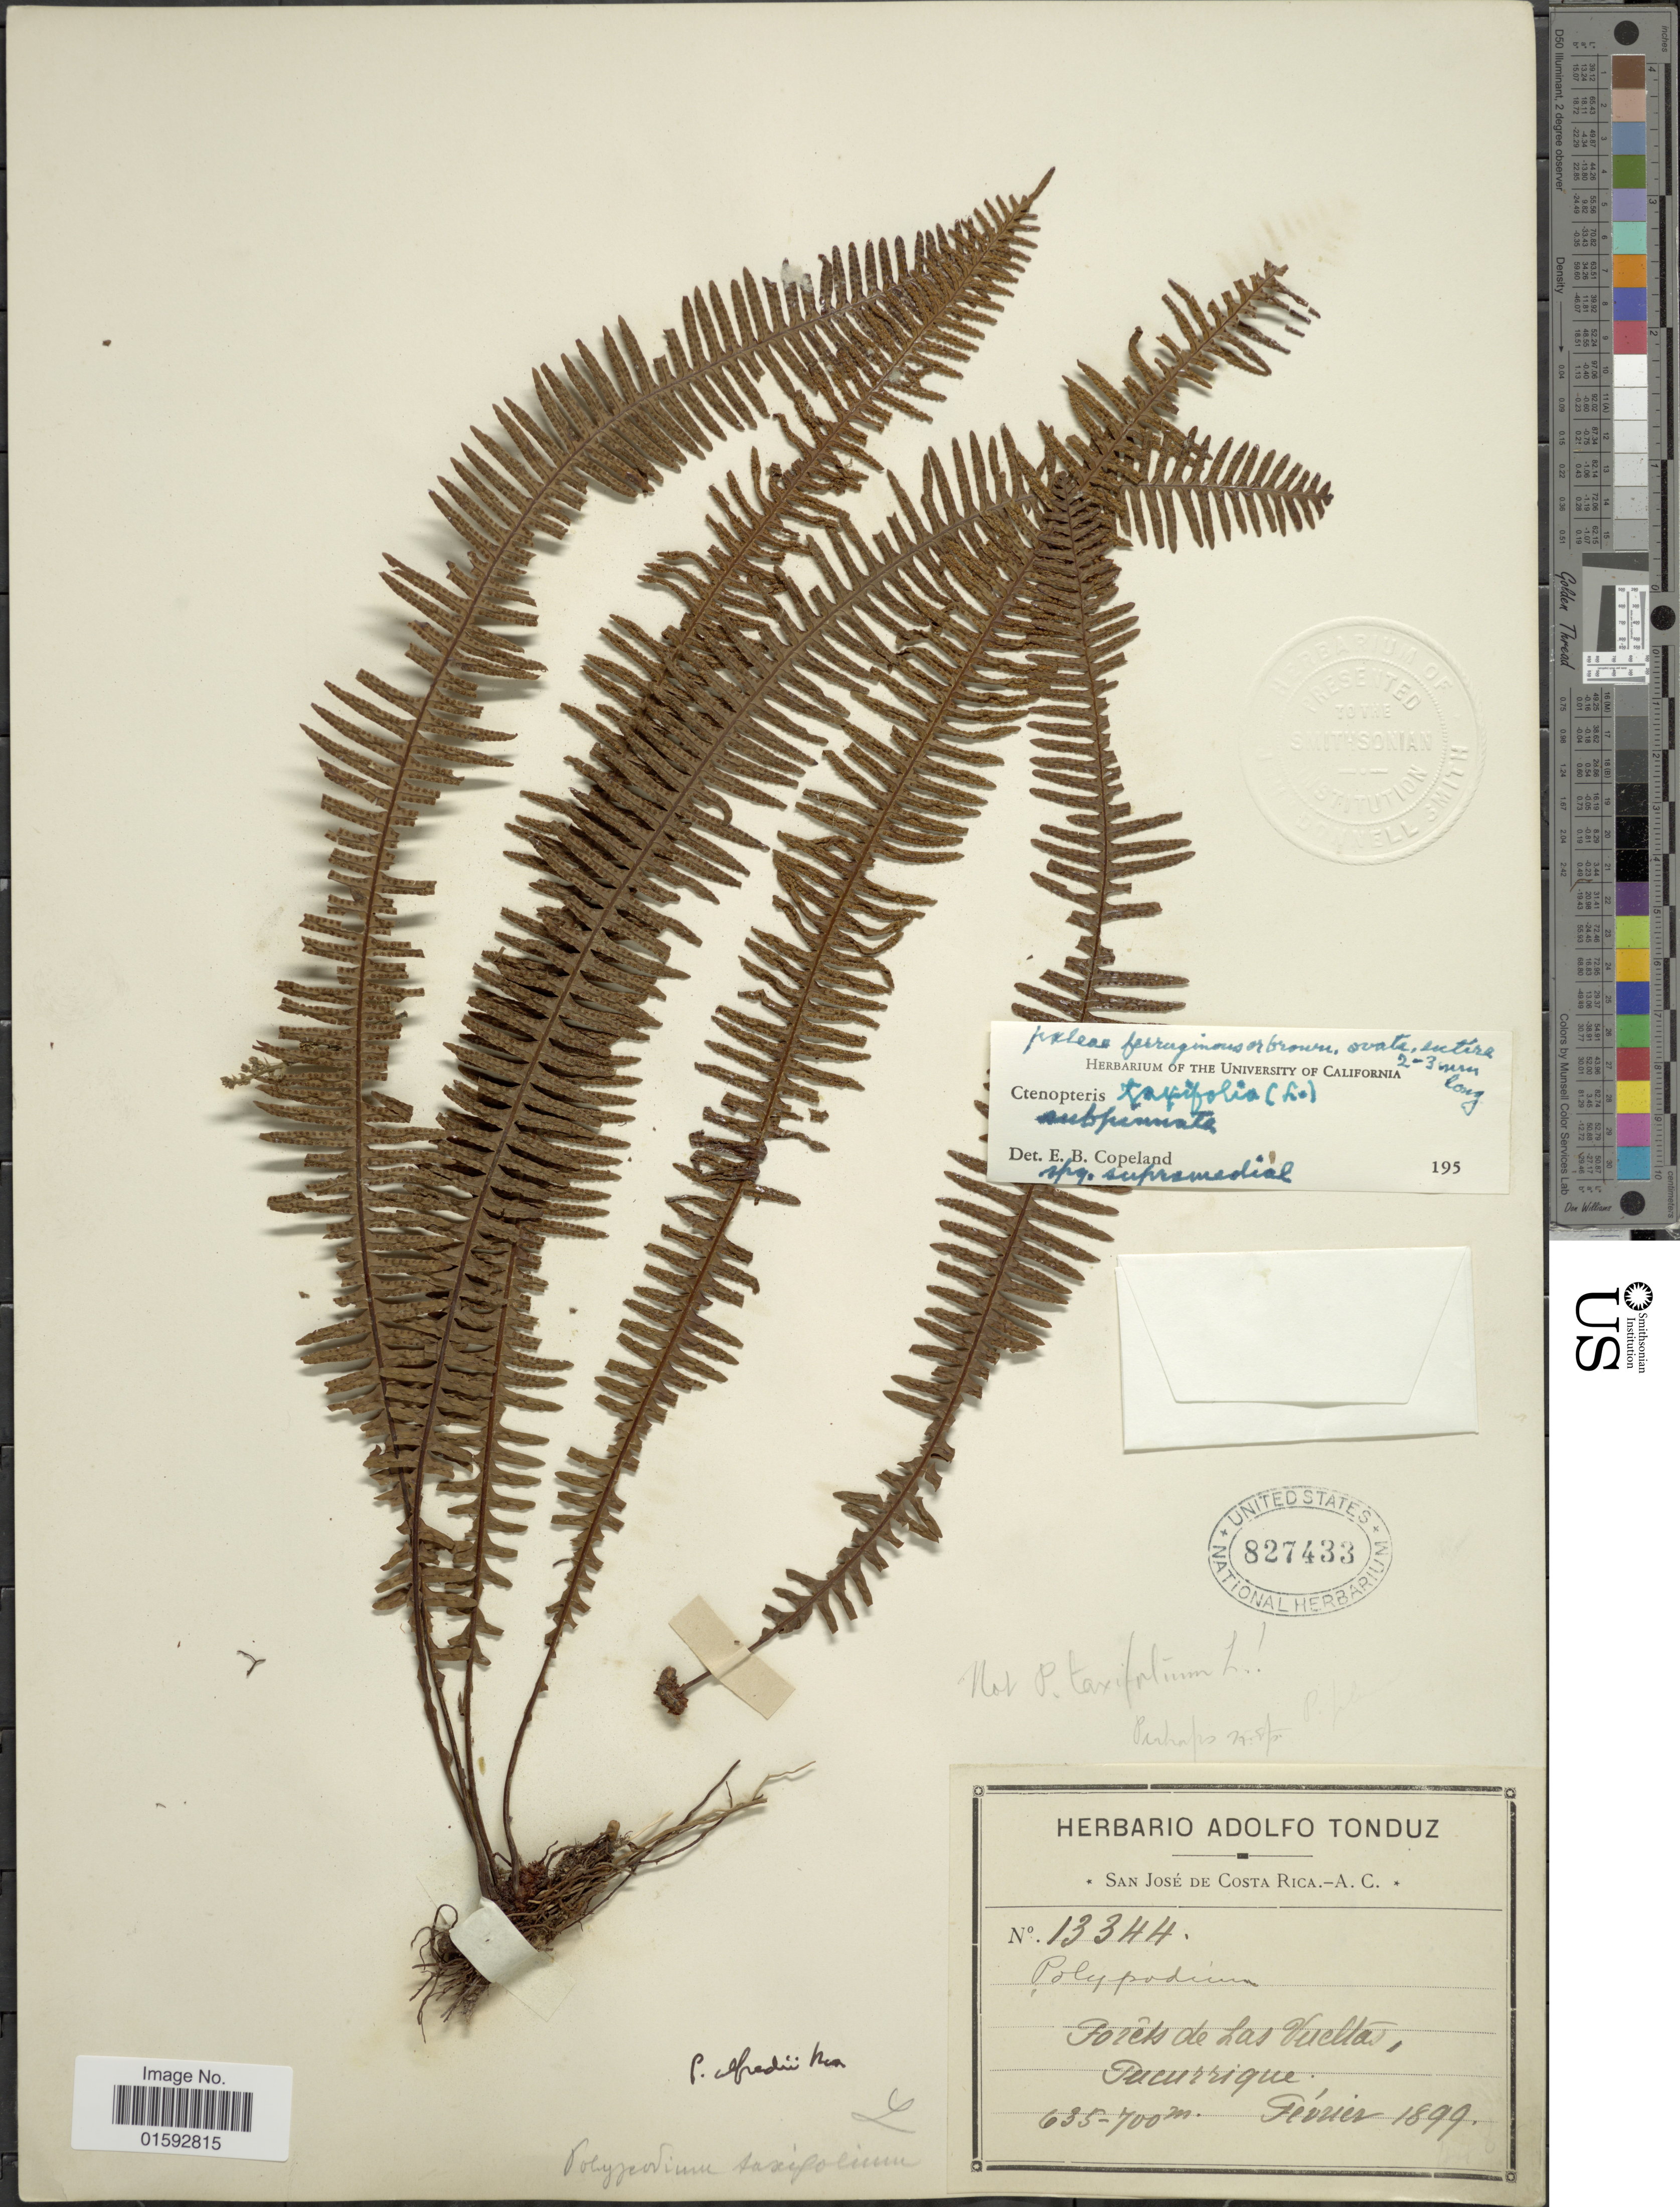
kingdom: Plantae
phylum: Tracheophyta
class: Polypodiopsida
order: Polypodiales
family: Polypodiaceae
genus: Pecluma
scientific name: Pecluma alfredii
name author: (Rosenst.) M.G. Price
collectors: ex Herb. Adolfo Tonduz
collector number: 13344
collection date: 1899-02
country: Costa Rica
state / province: San José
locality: Forêts de Las Vuelta, Tucurrique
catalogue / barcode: US 827433